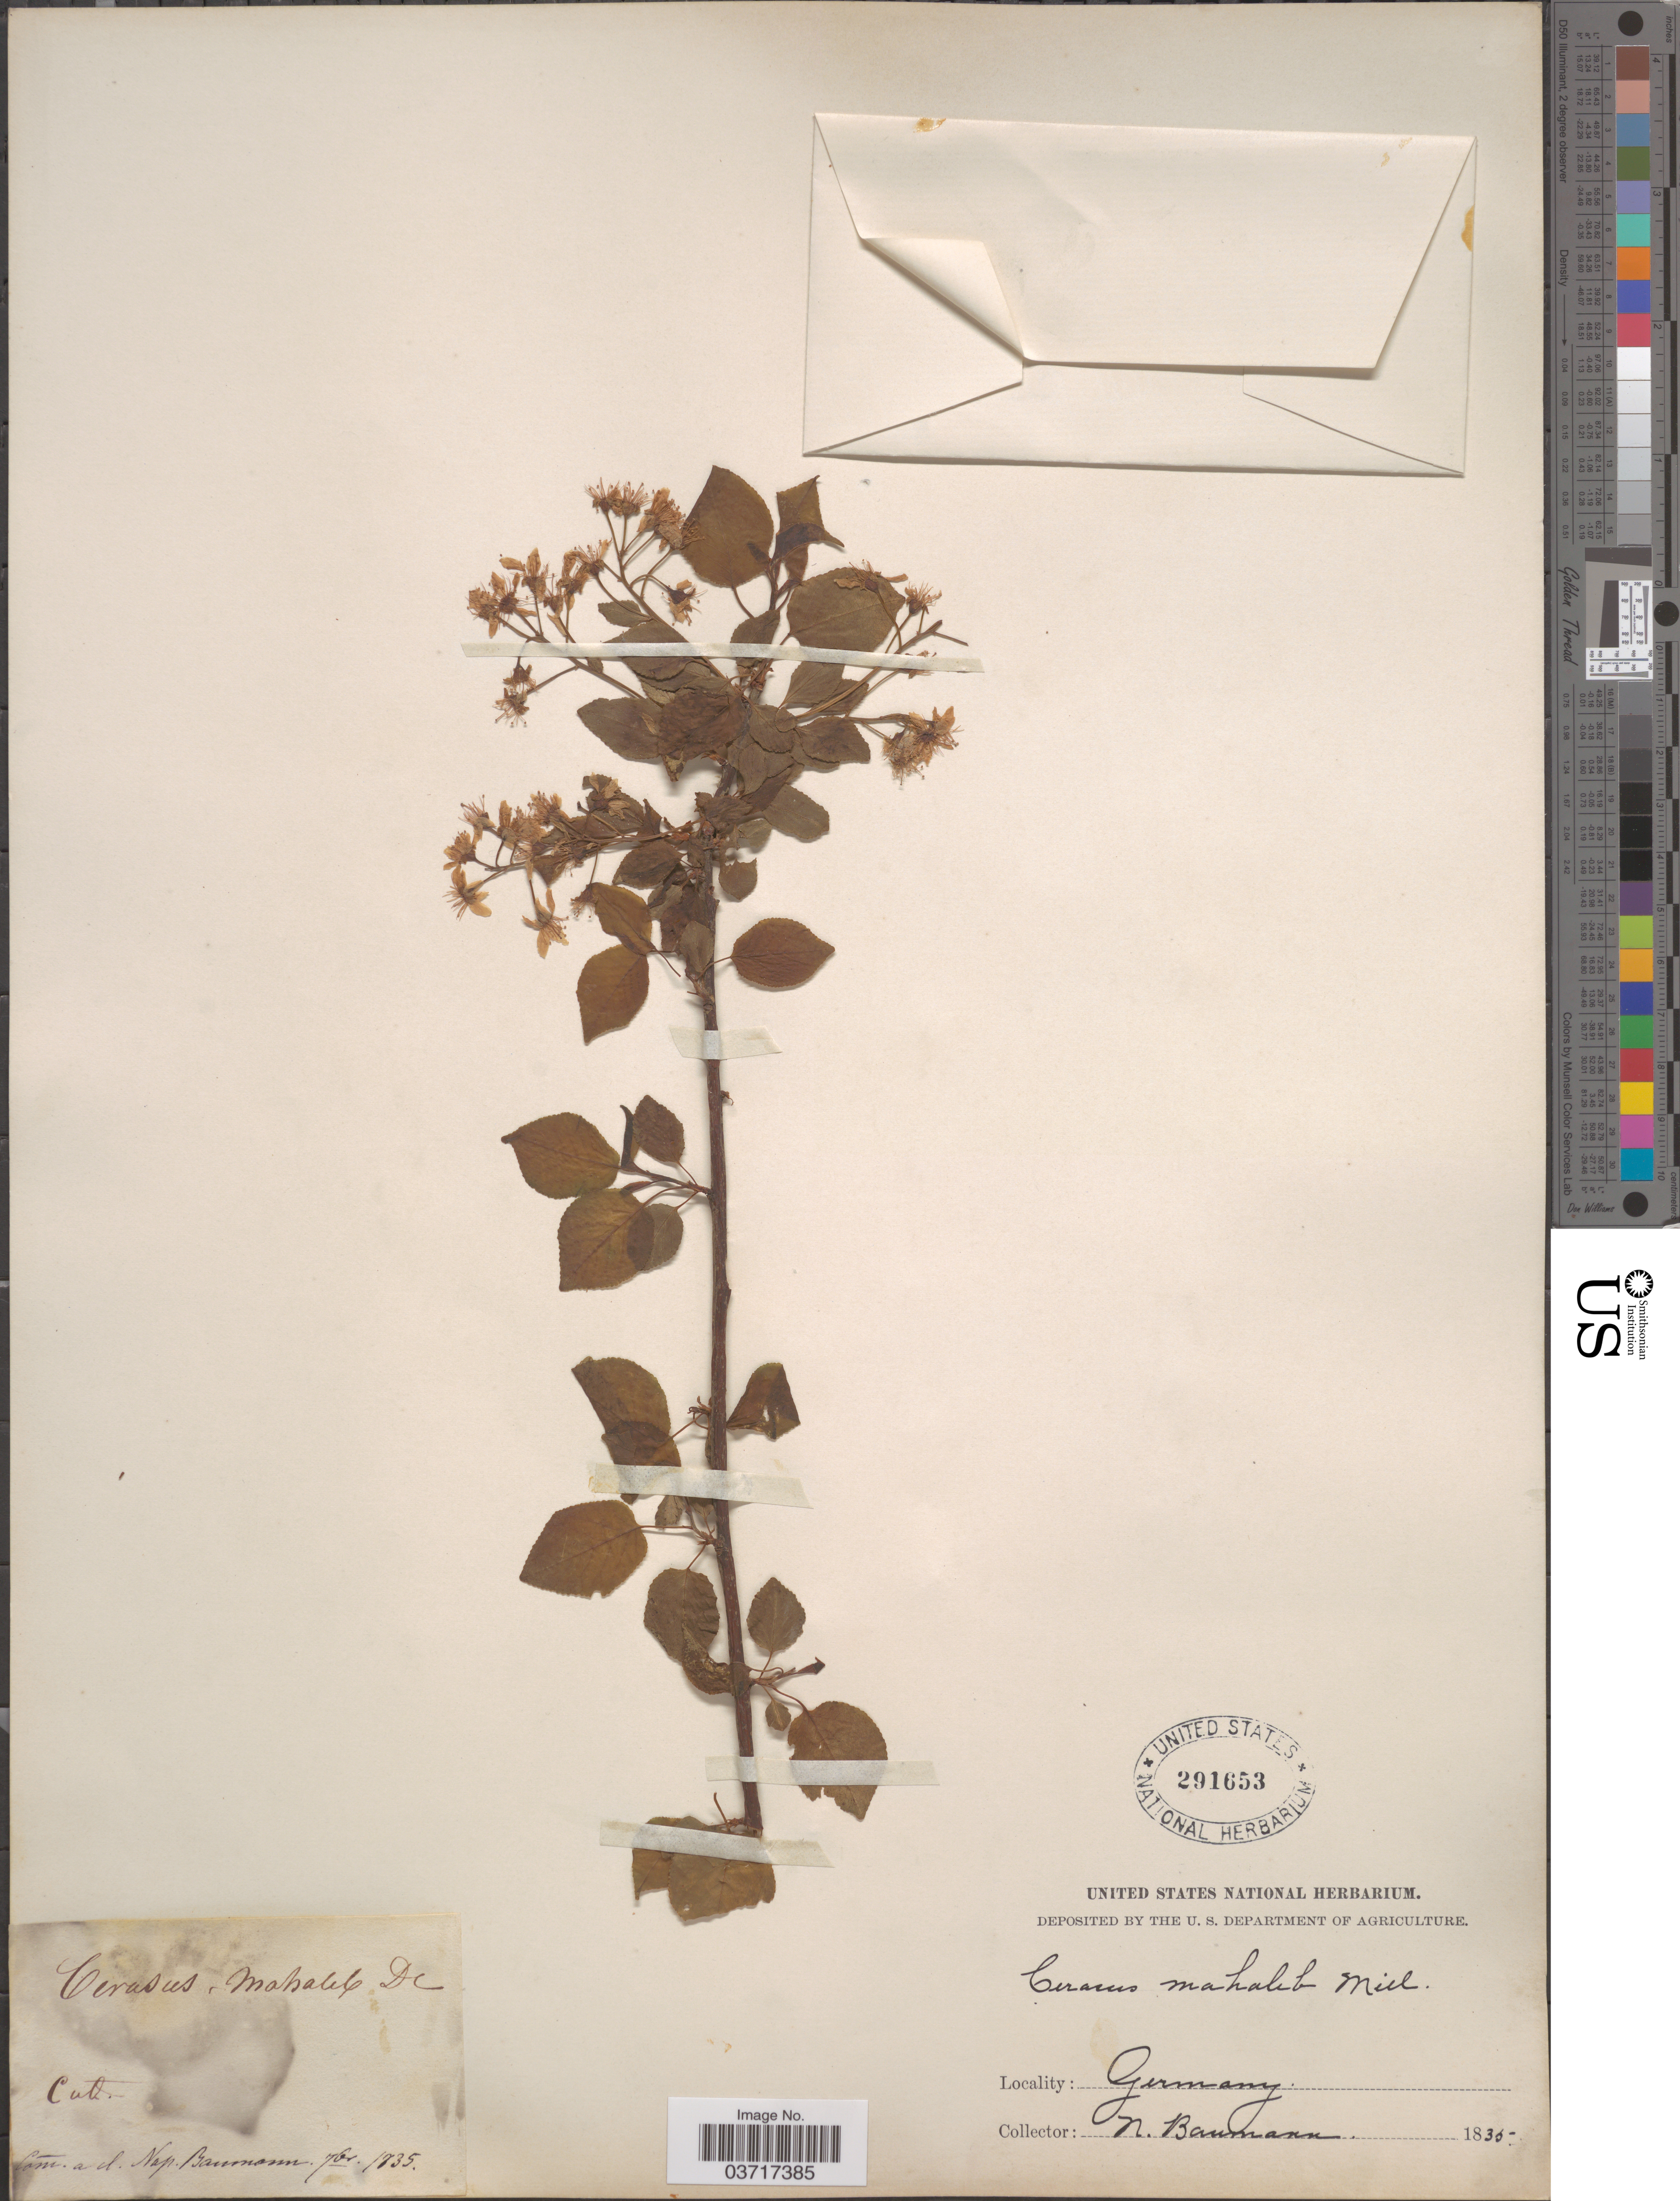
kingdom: Plantae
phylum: Tracheophyta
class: Magnoliopsida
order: Rosales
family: Rosaceae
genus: Prunus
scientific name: Prunus mahaleb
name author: L.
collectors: N. Baumann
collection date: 1835-02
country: Germany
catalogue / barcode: US 291653